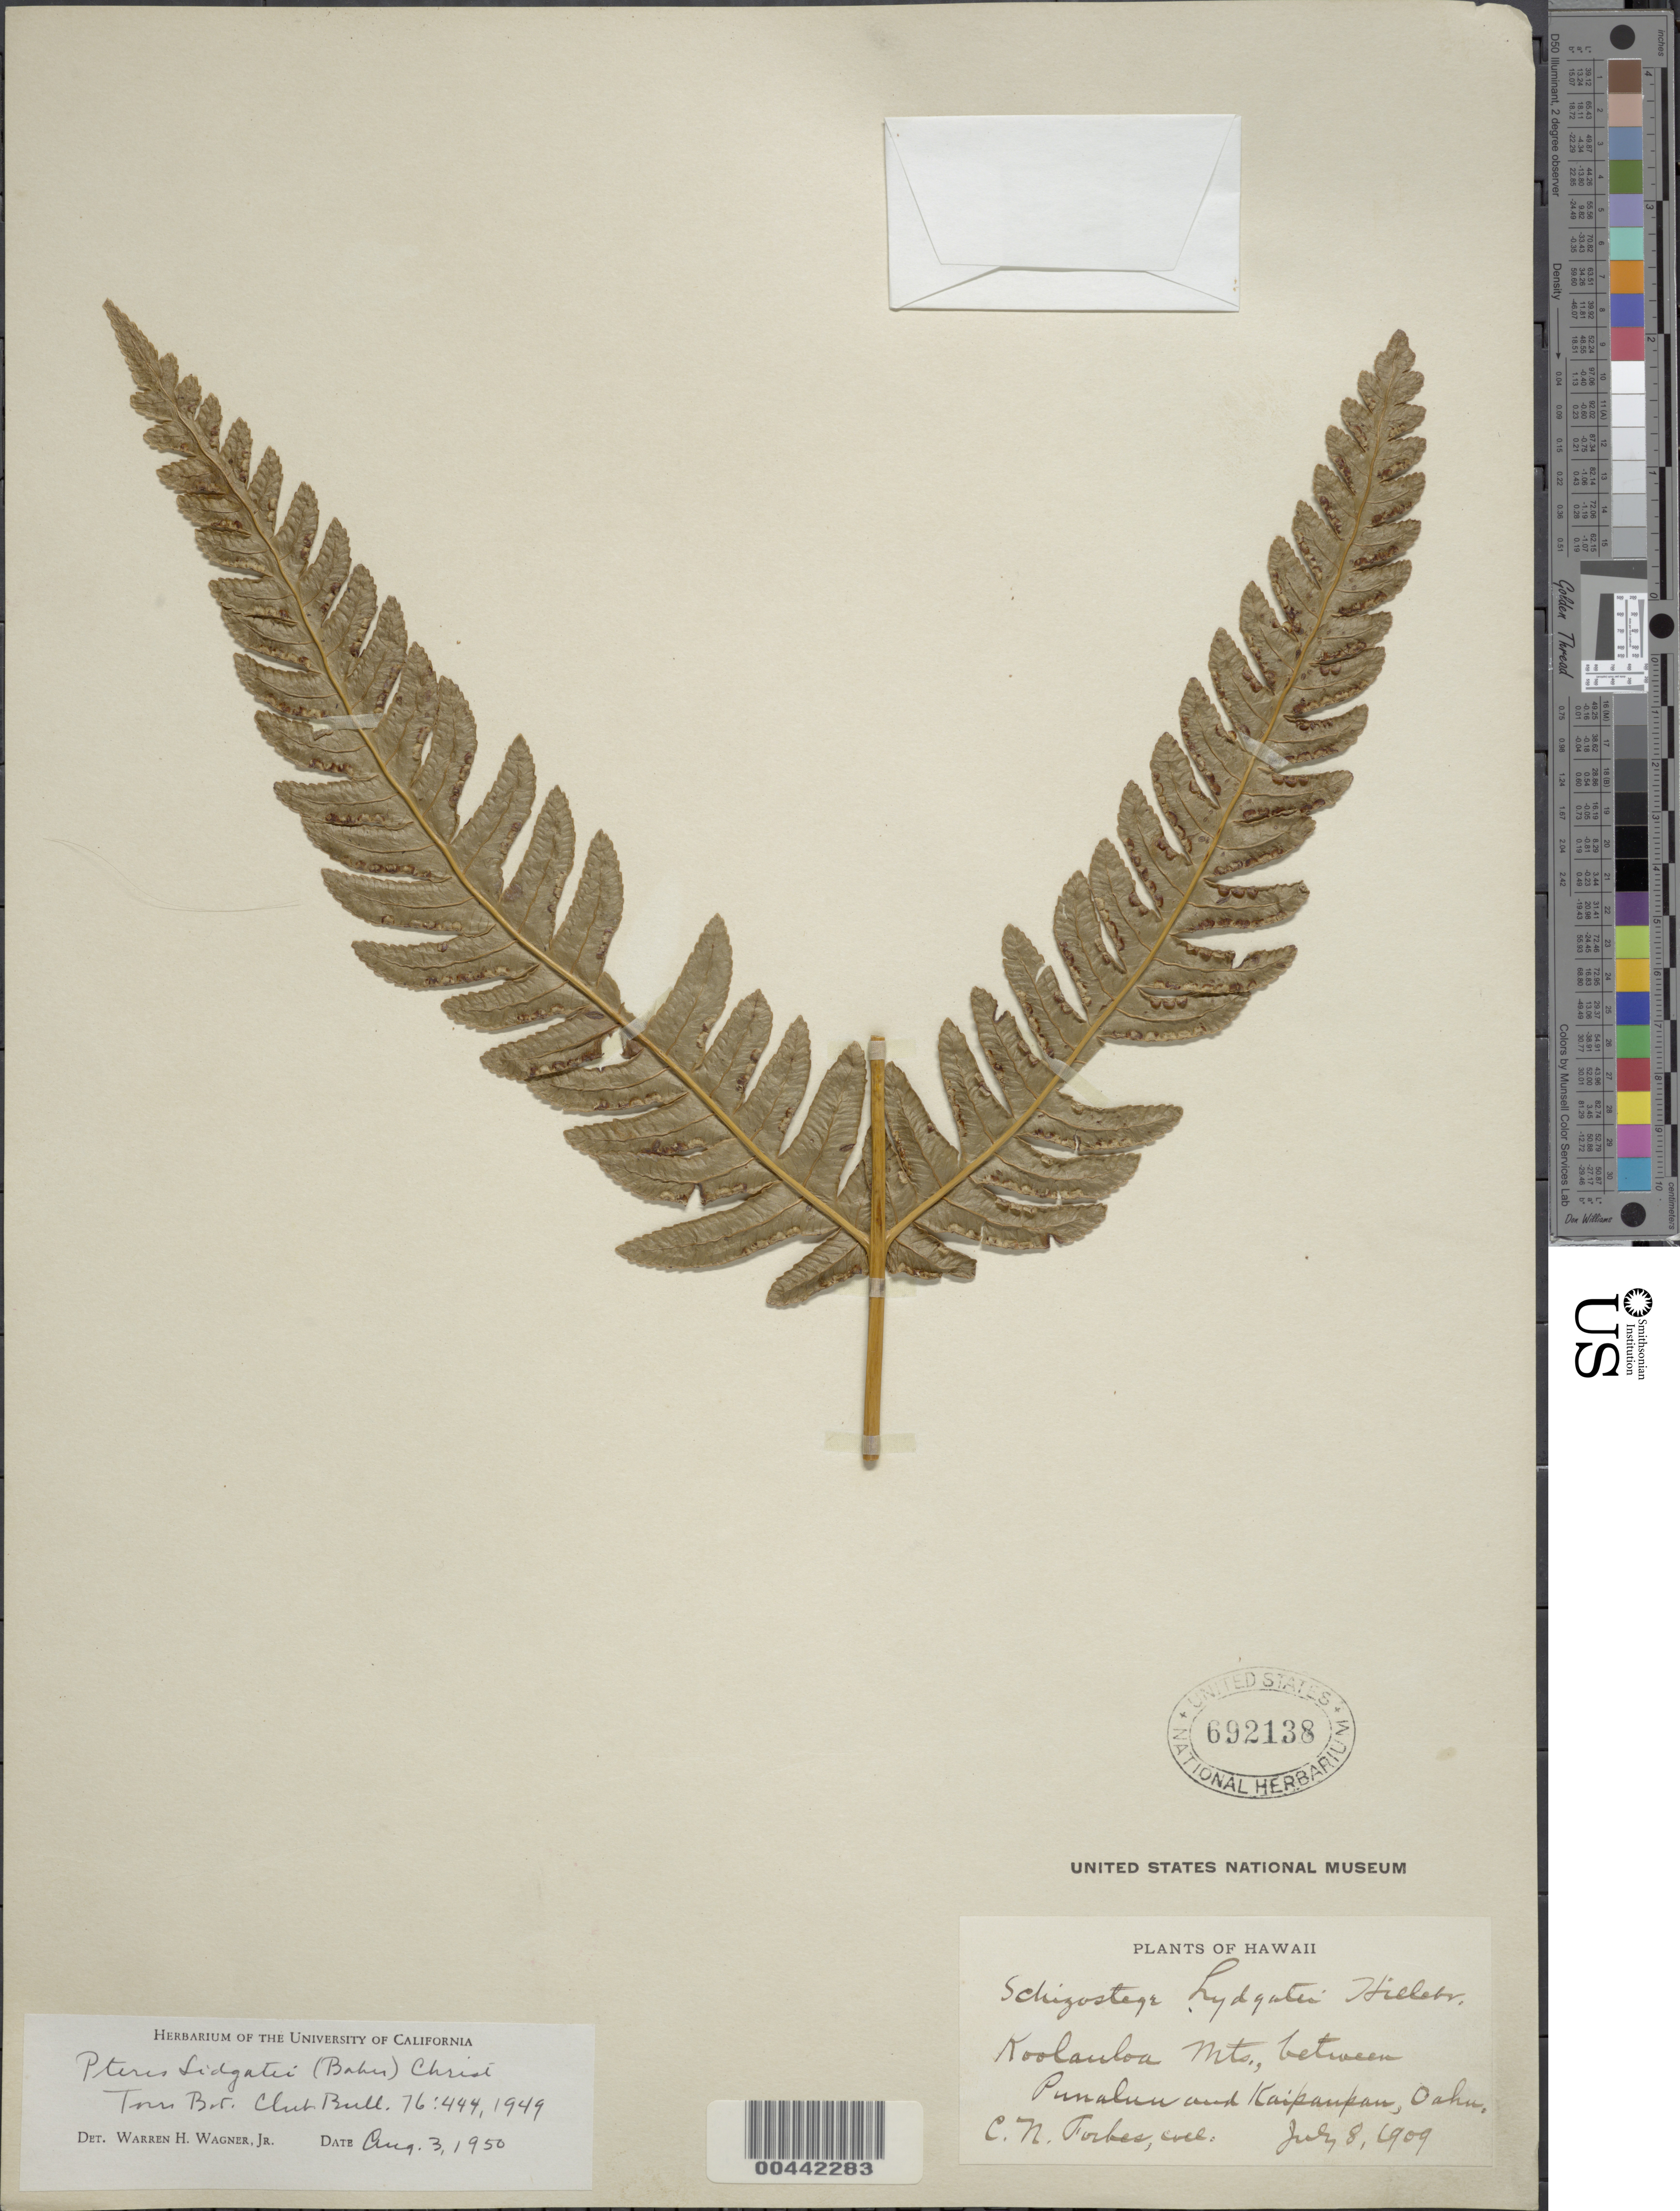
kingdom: Plantae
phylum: Tracheophyta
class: Polypodiopsida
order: Polypodiales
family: Pteridaceae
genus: Pteris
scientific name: Pteris lidgatei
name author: (Baker) Christ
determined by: Wagner, W. H.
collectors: C. N. Forbes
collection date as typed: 8 Jul 1909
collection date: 1909-07-08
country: United States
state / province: Hawaii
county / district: Honolulu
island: Oahu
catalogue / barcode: US 692138